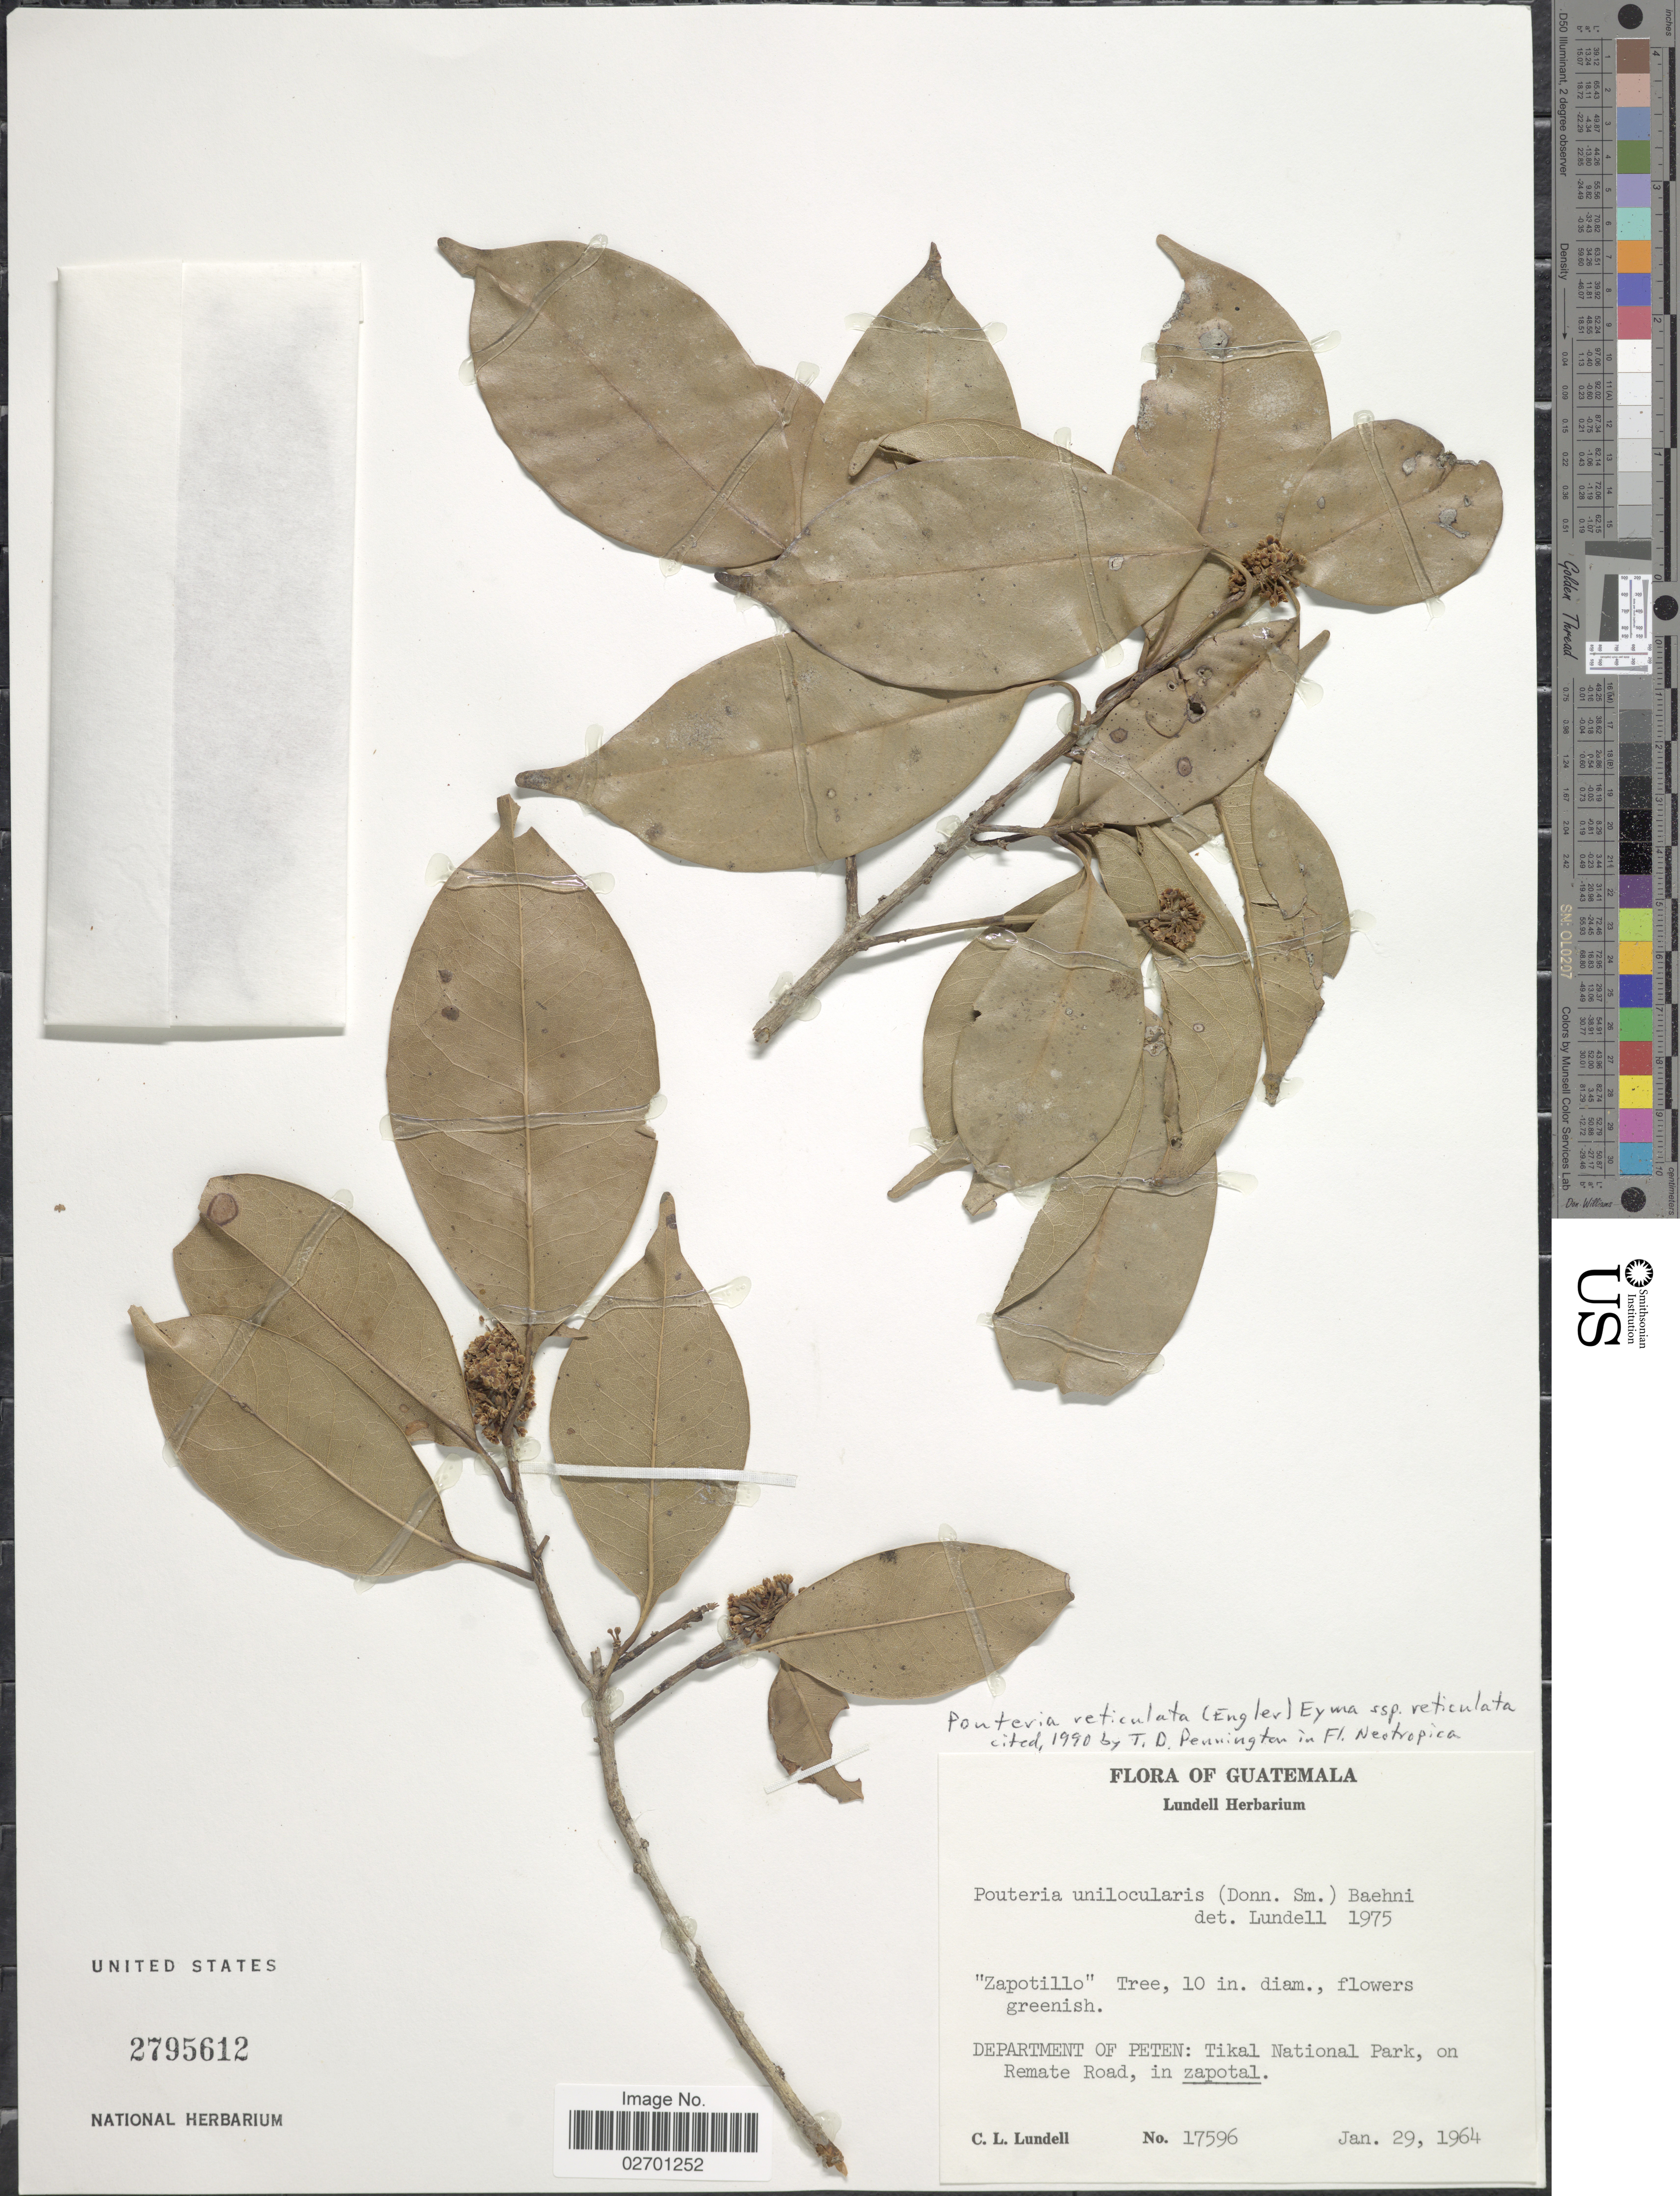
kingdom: Plantae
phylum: Tracheophyta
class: Magnoliopsida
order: Ericales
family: Sapotaceae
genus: Pouteria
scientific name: Pouteria reticulata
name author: (Engl.) Eyma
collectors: C. L. Lundell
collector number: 17596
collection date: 1964-01-29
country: Guatemala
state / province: El Petén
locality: Tikal National Park, on Remate Road, in zapotal.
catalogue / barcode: US 2795612